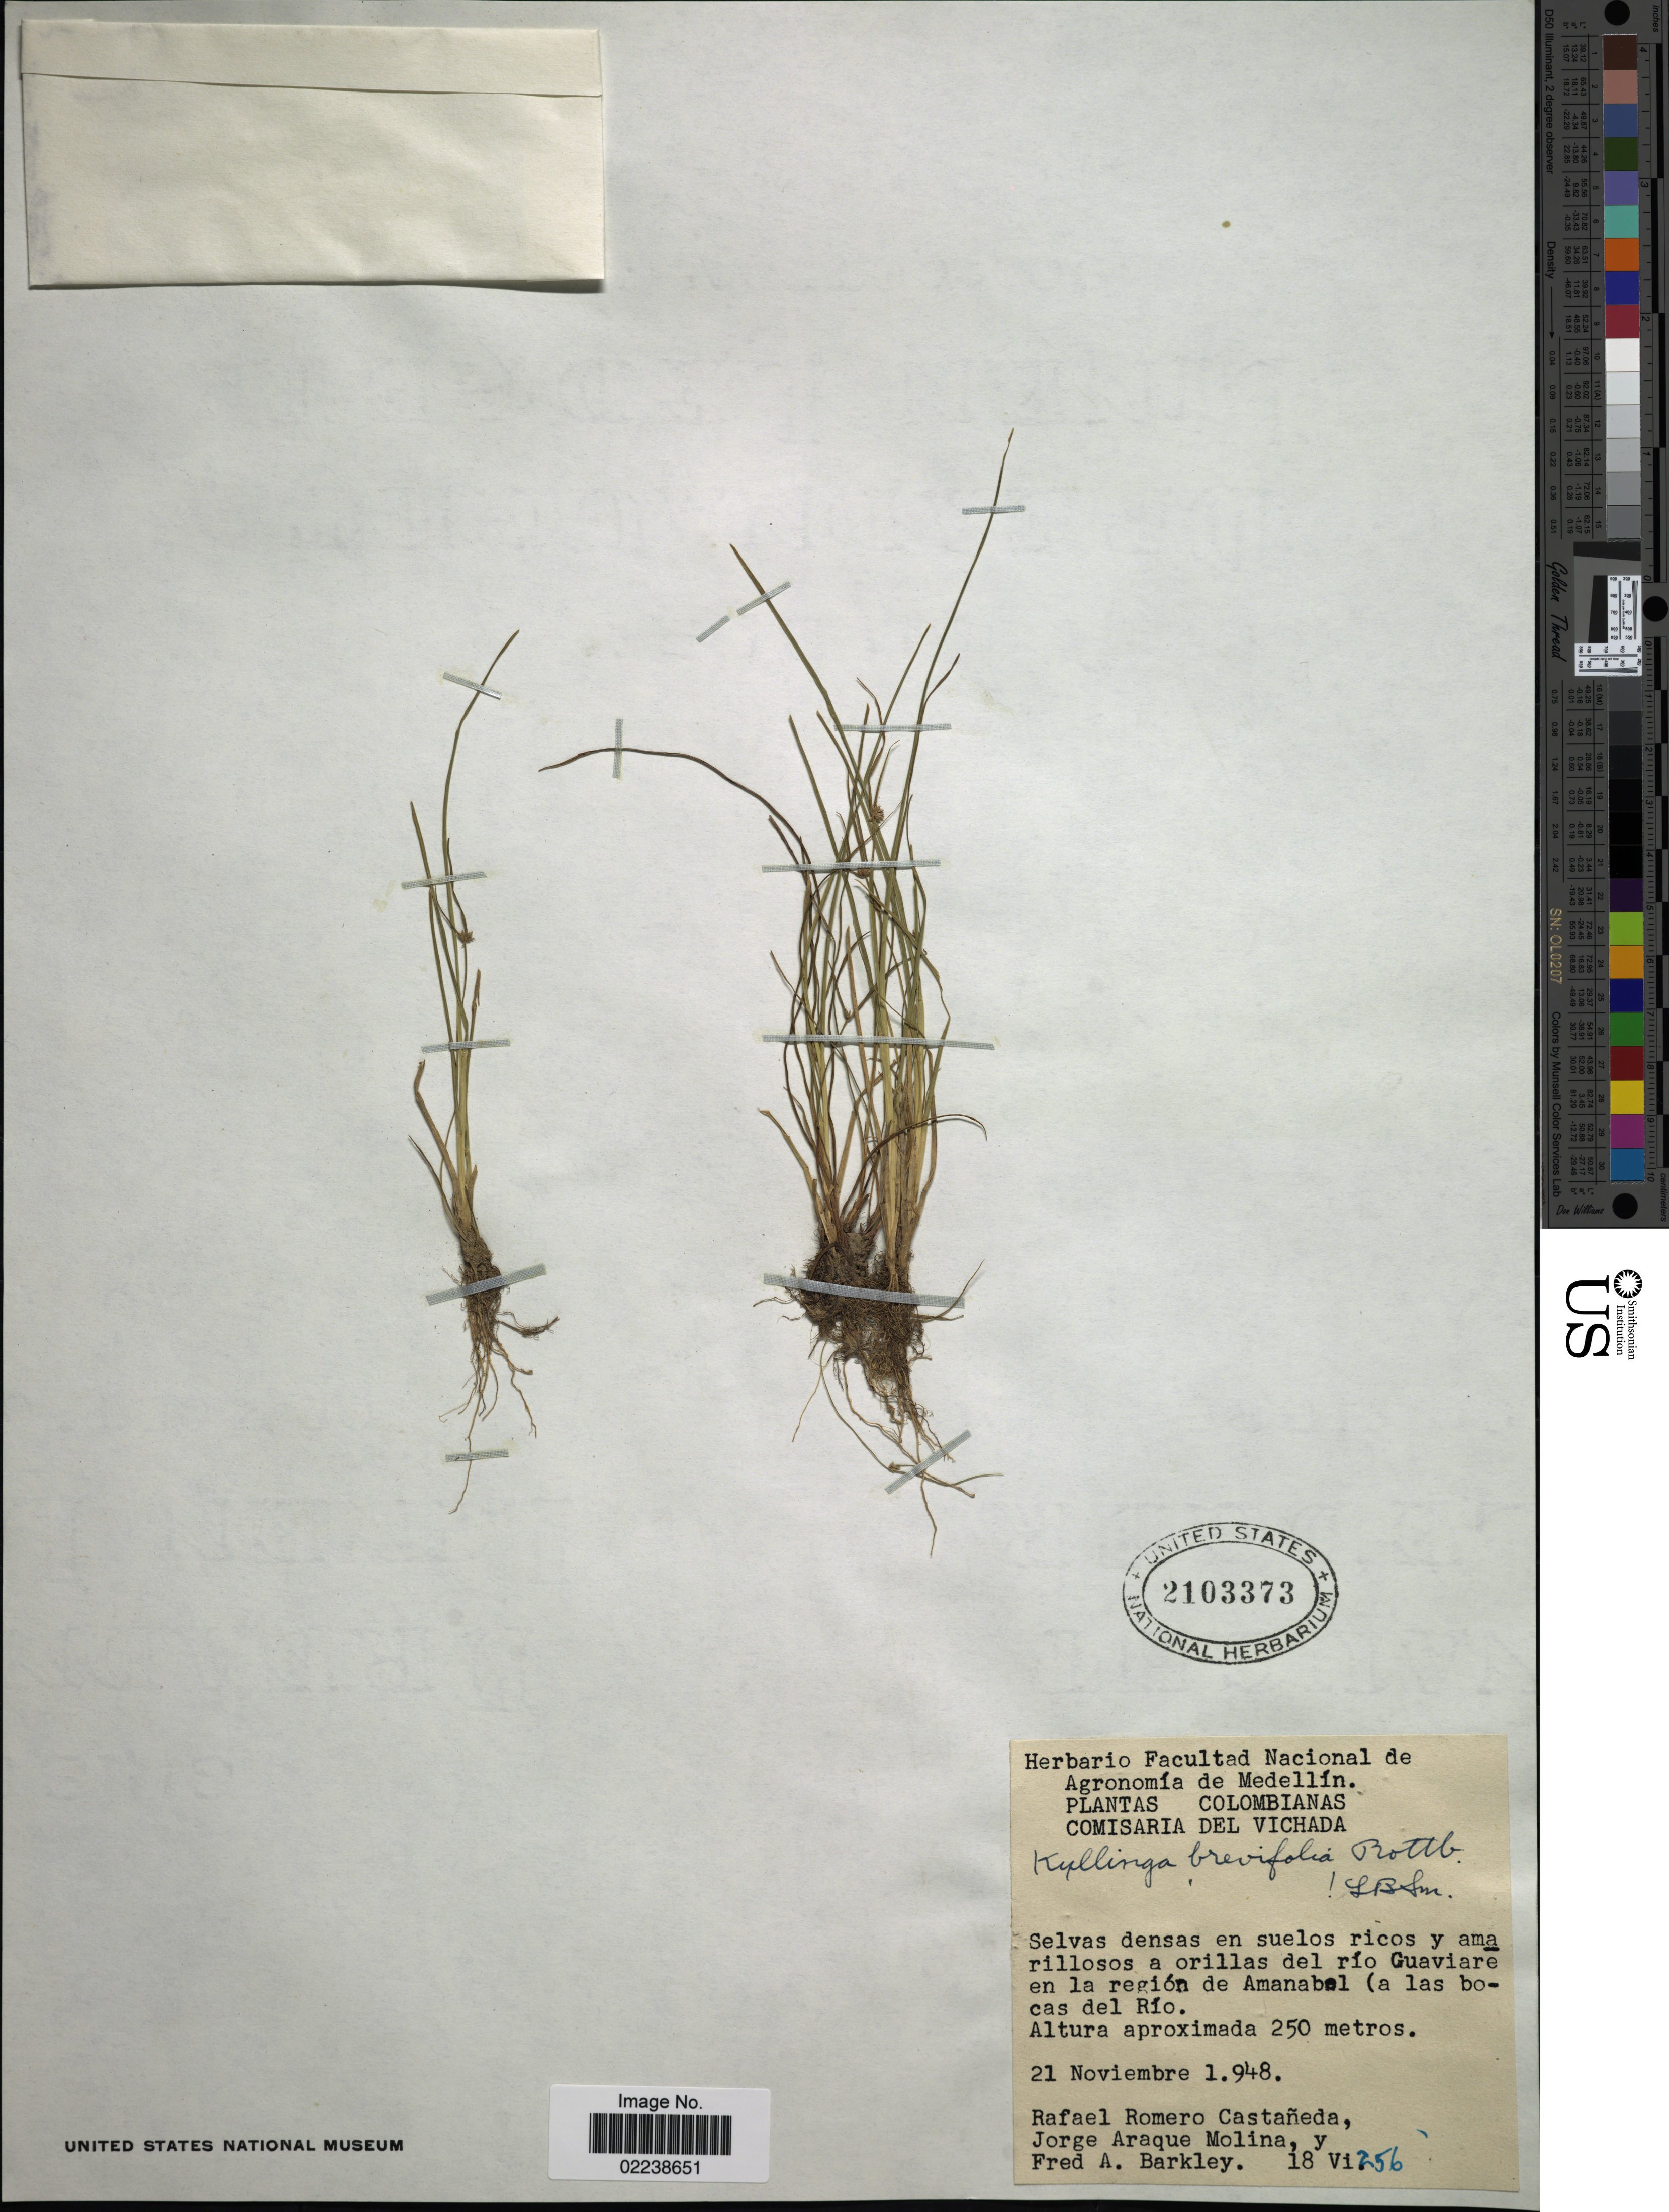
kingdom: Plantae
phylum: Tracheophyta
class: Liliopsida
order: Poales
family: Cyperaceae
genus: Cyperus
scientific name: Cyperus hortensis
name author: (Salzm. ex Steud.) Dorr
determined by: Strong, Mark T., (BOT), Smithsonian Institution - National Museum of Natural History (UNITED STATES)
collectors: R. Romero Castañeda, J. Araque Molina & F. A. Barkley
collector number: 256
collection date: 1948-11-21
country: Colombia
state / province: Vichada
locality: Colombianas. Comisaria del Vichada. Selvas densas en suelos ricos y amarillosos a orillas del rio Guaviare en la region de Amanabel (a las bocas del Rio.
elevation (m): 250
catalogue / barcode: US 2103373